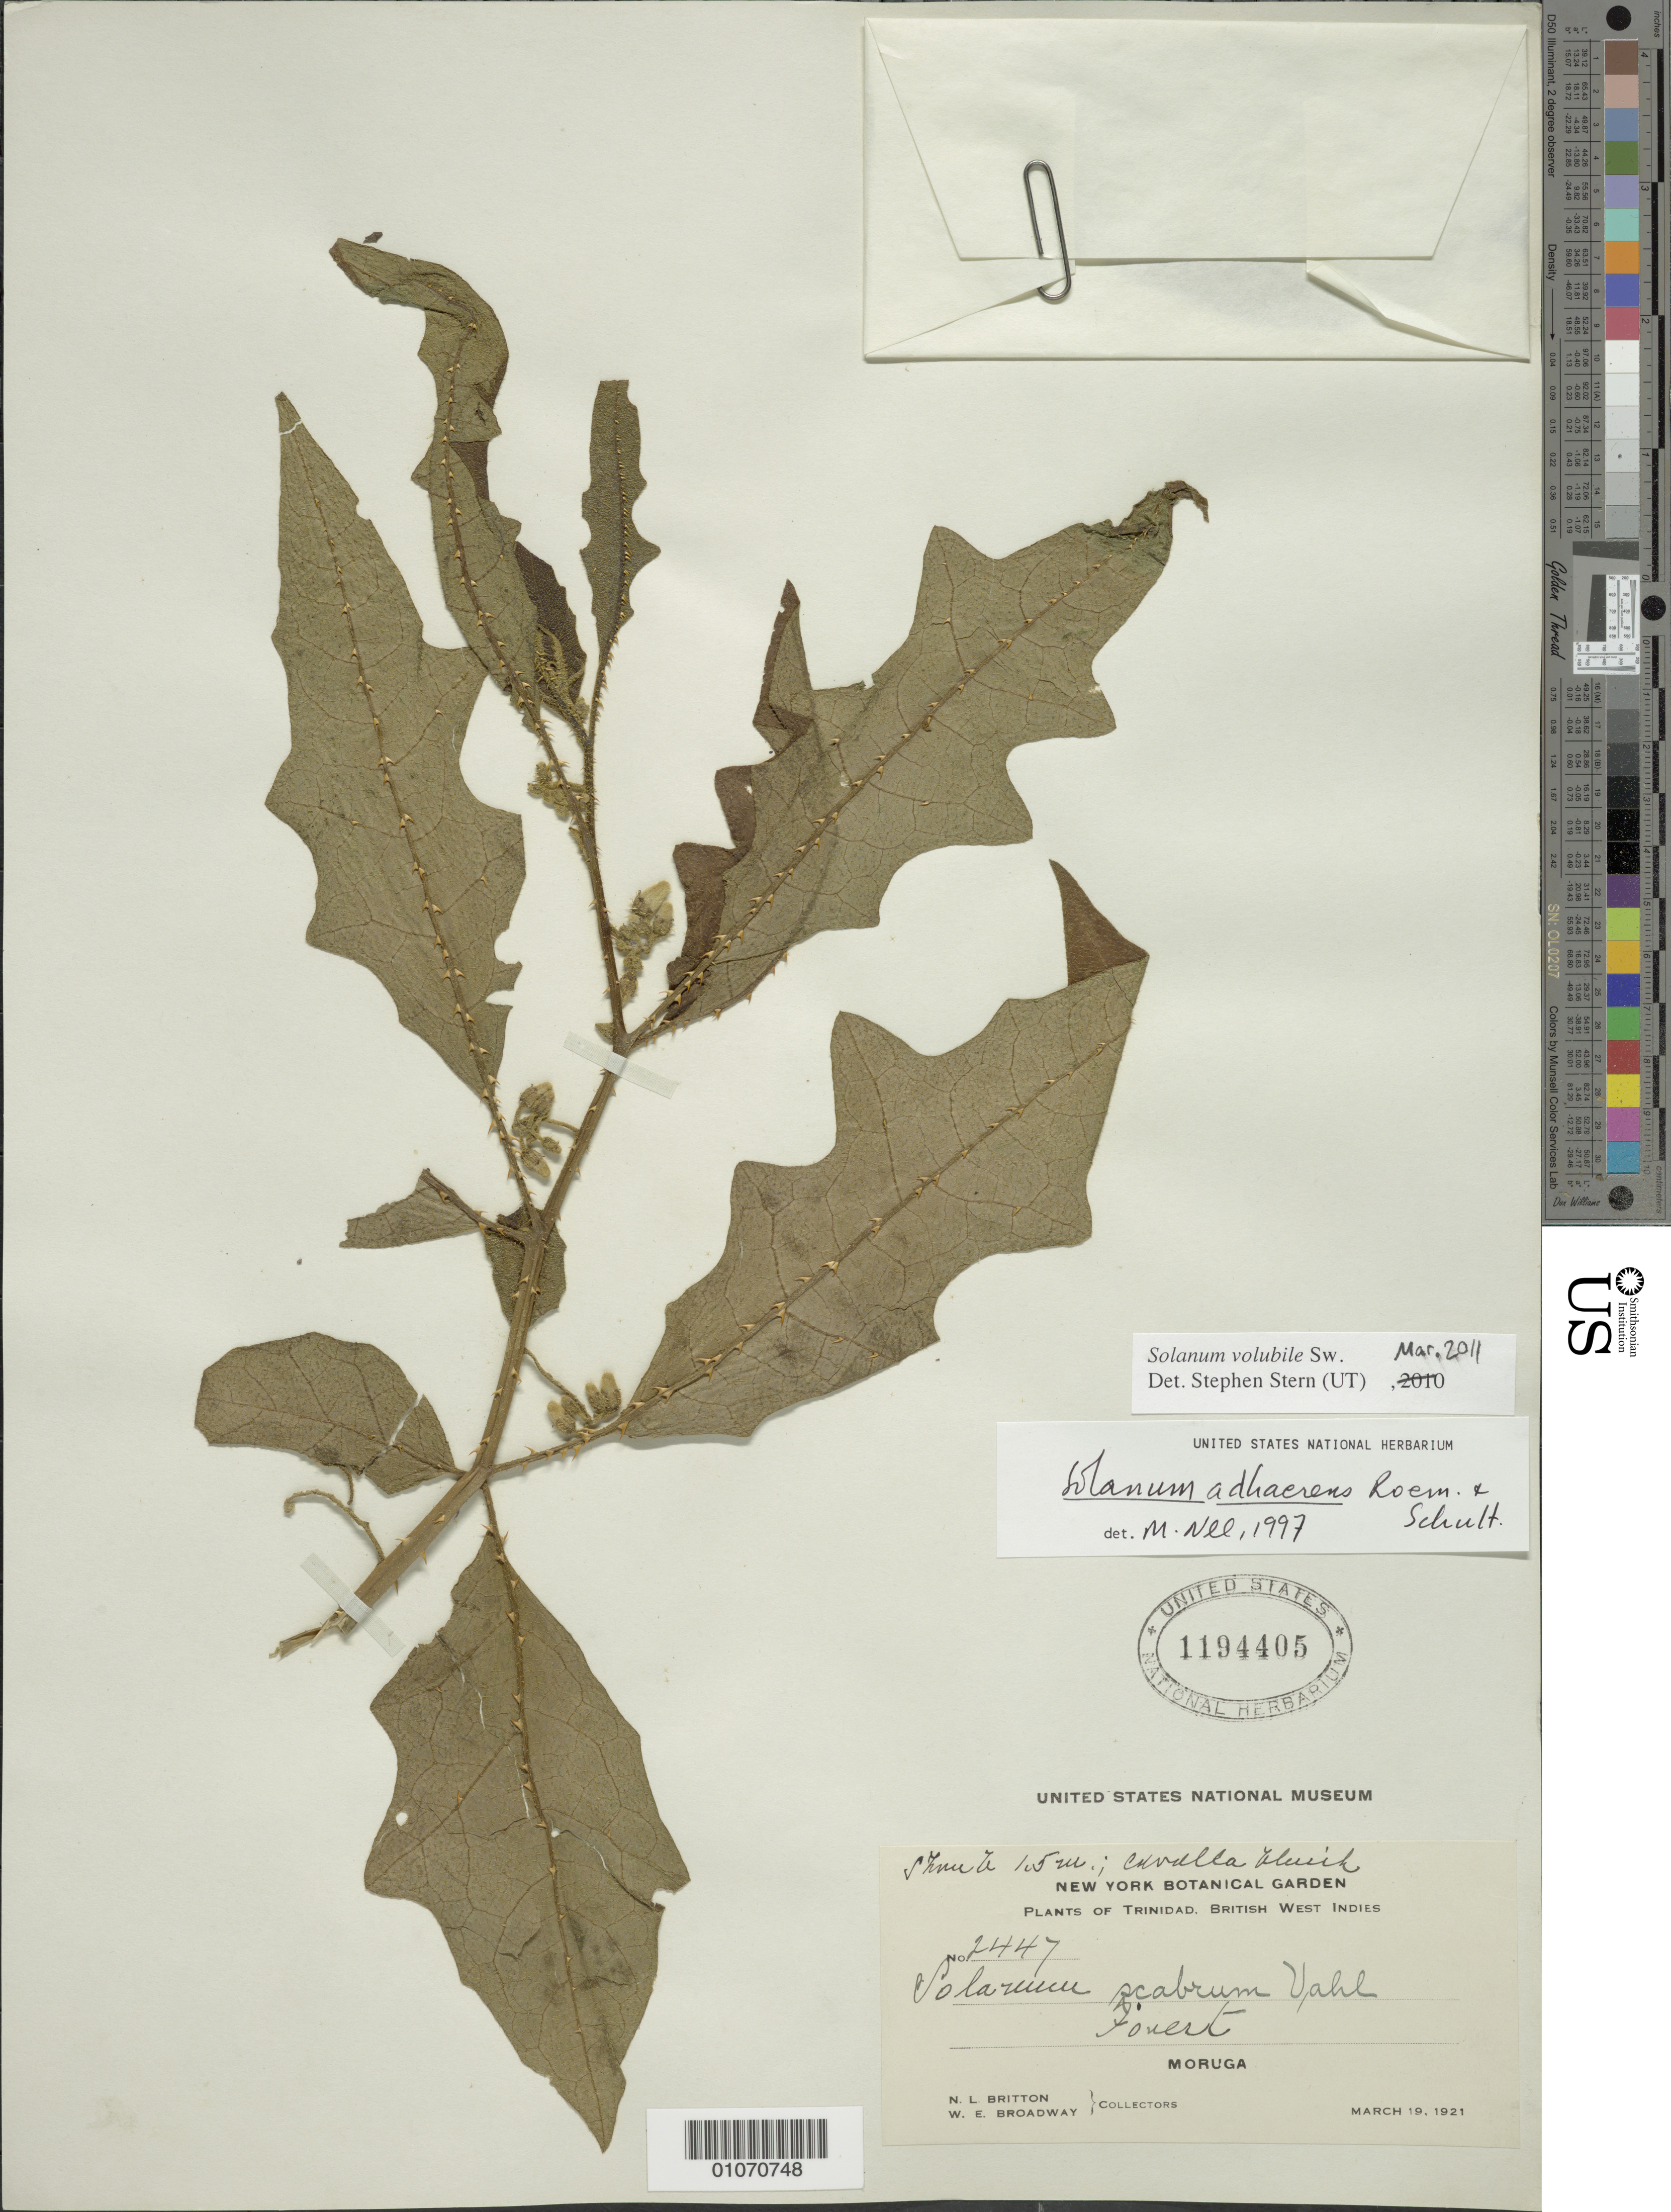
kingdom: Plantae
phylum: Tracheophyta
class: Magnoliopsida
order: Solanales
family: Solanaceae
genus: Solanum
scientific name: Solanum volubile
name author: Sw.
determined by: Stern, S. R., (UT)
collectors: N. Britton & W. E. Broadway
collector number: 2447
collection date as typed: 19 Mar 1921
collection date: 1921-03-19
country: Trinidad and Tobago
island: Trinidad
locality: Moruga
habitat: Forest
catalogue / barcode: US 1194405